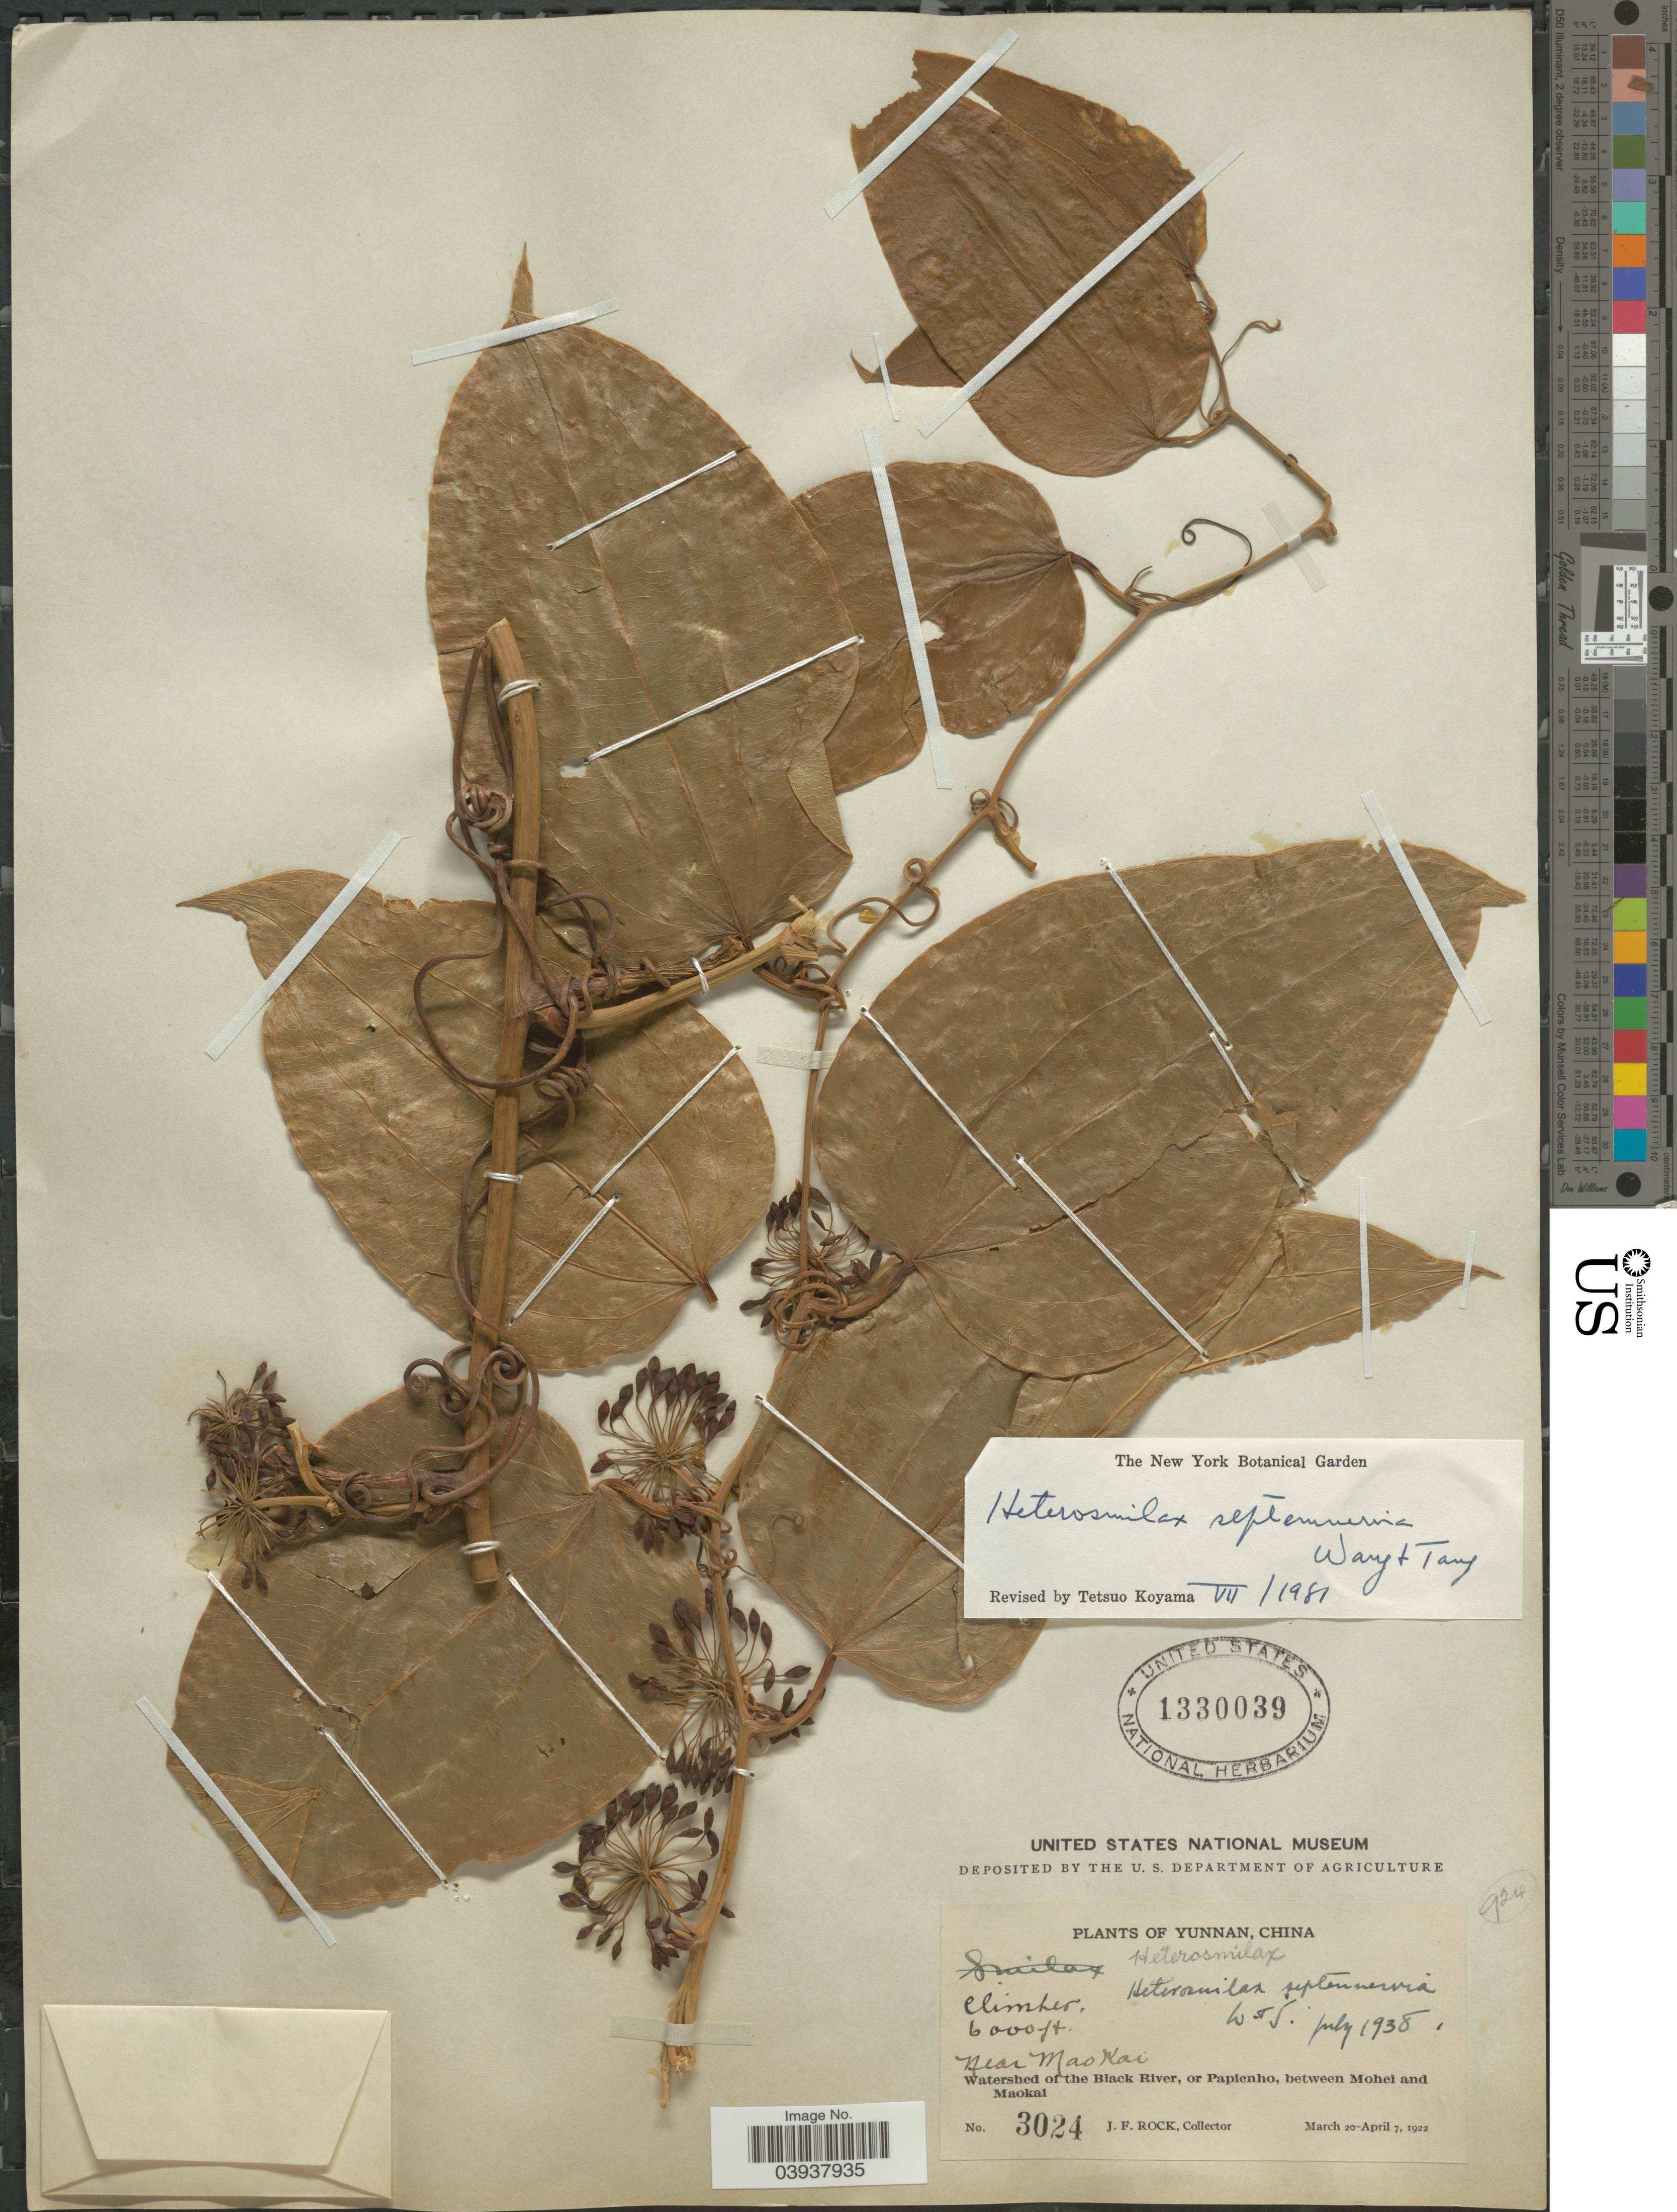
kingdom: Plantae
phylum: Tracheophyta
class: Liliopsida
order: Liliales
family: Smilacaceae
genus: Heterosmilax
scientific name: Heterosmilax septemnervia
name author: F.T. Wang & Tang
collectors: J. Rock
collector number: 3024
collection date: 1922-03-20/1922-04-07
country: China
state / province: Yunnan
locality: Near Mao Kai. Watershed of the Black River, or Papienho, between Mohei and Maokai.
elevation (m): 1829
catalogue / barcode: US 1330039